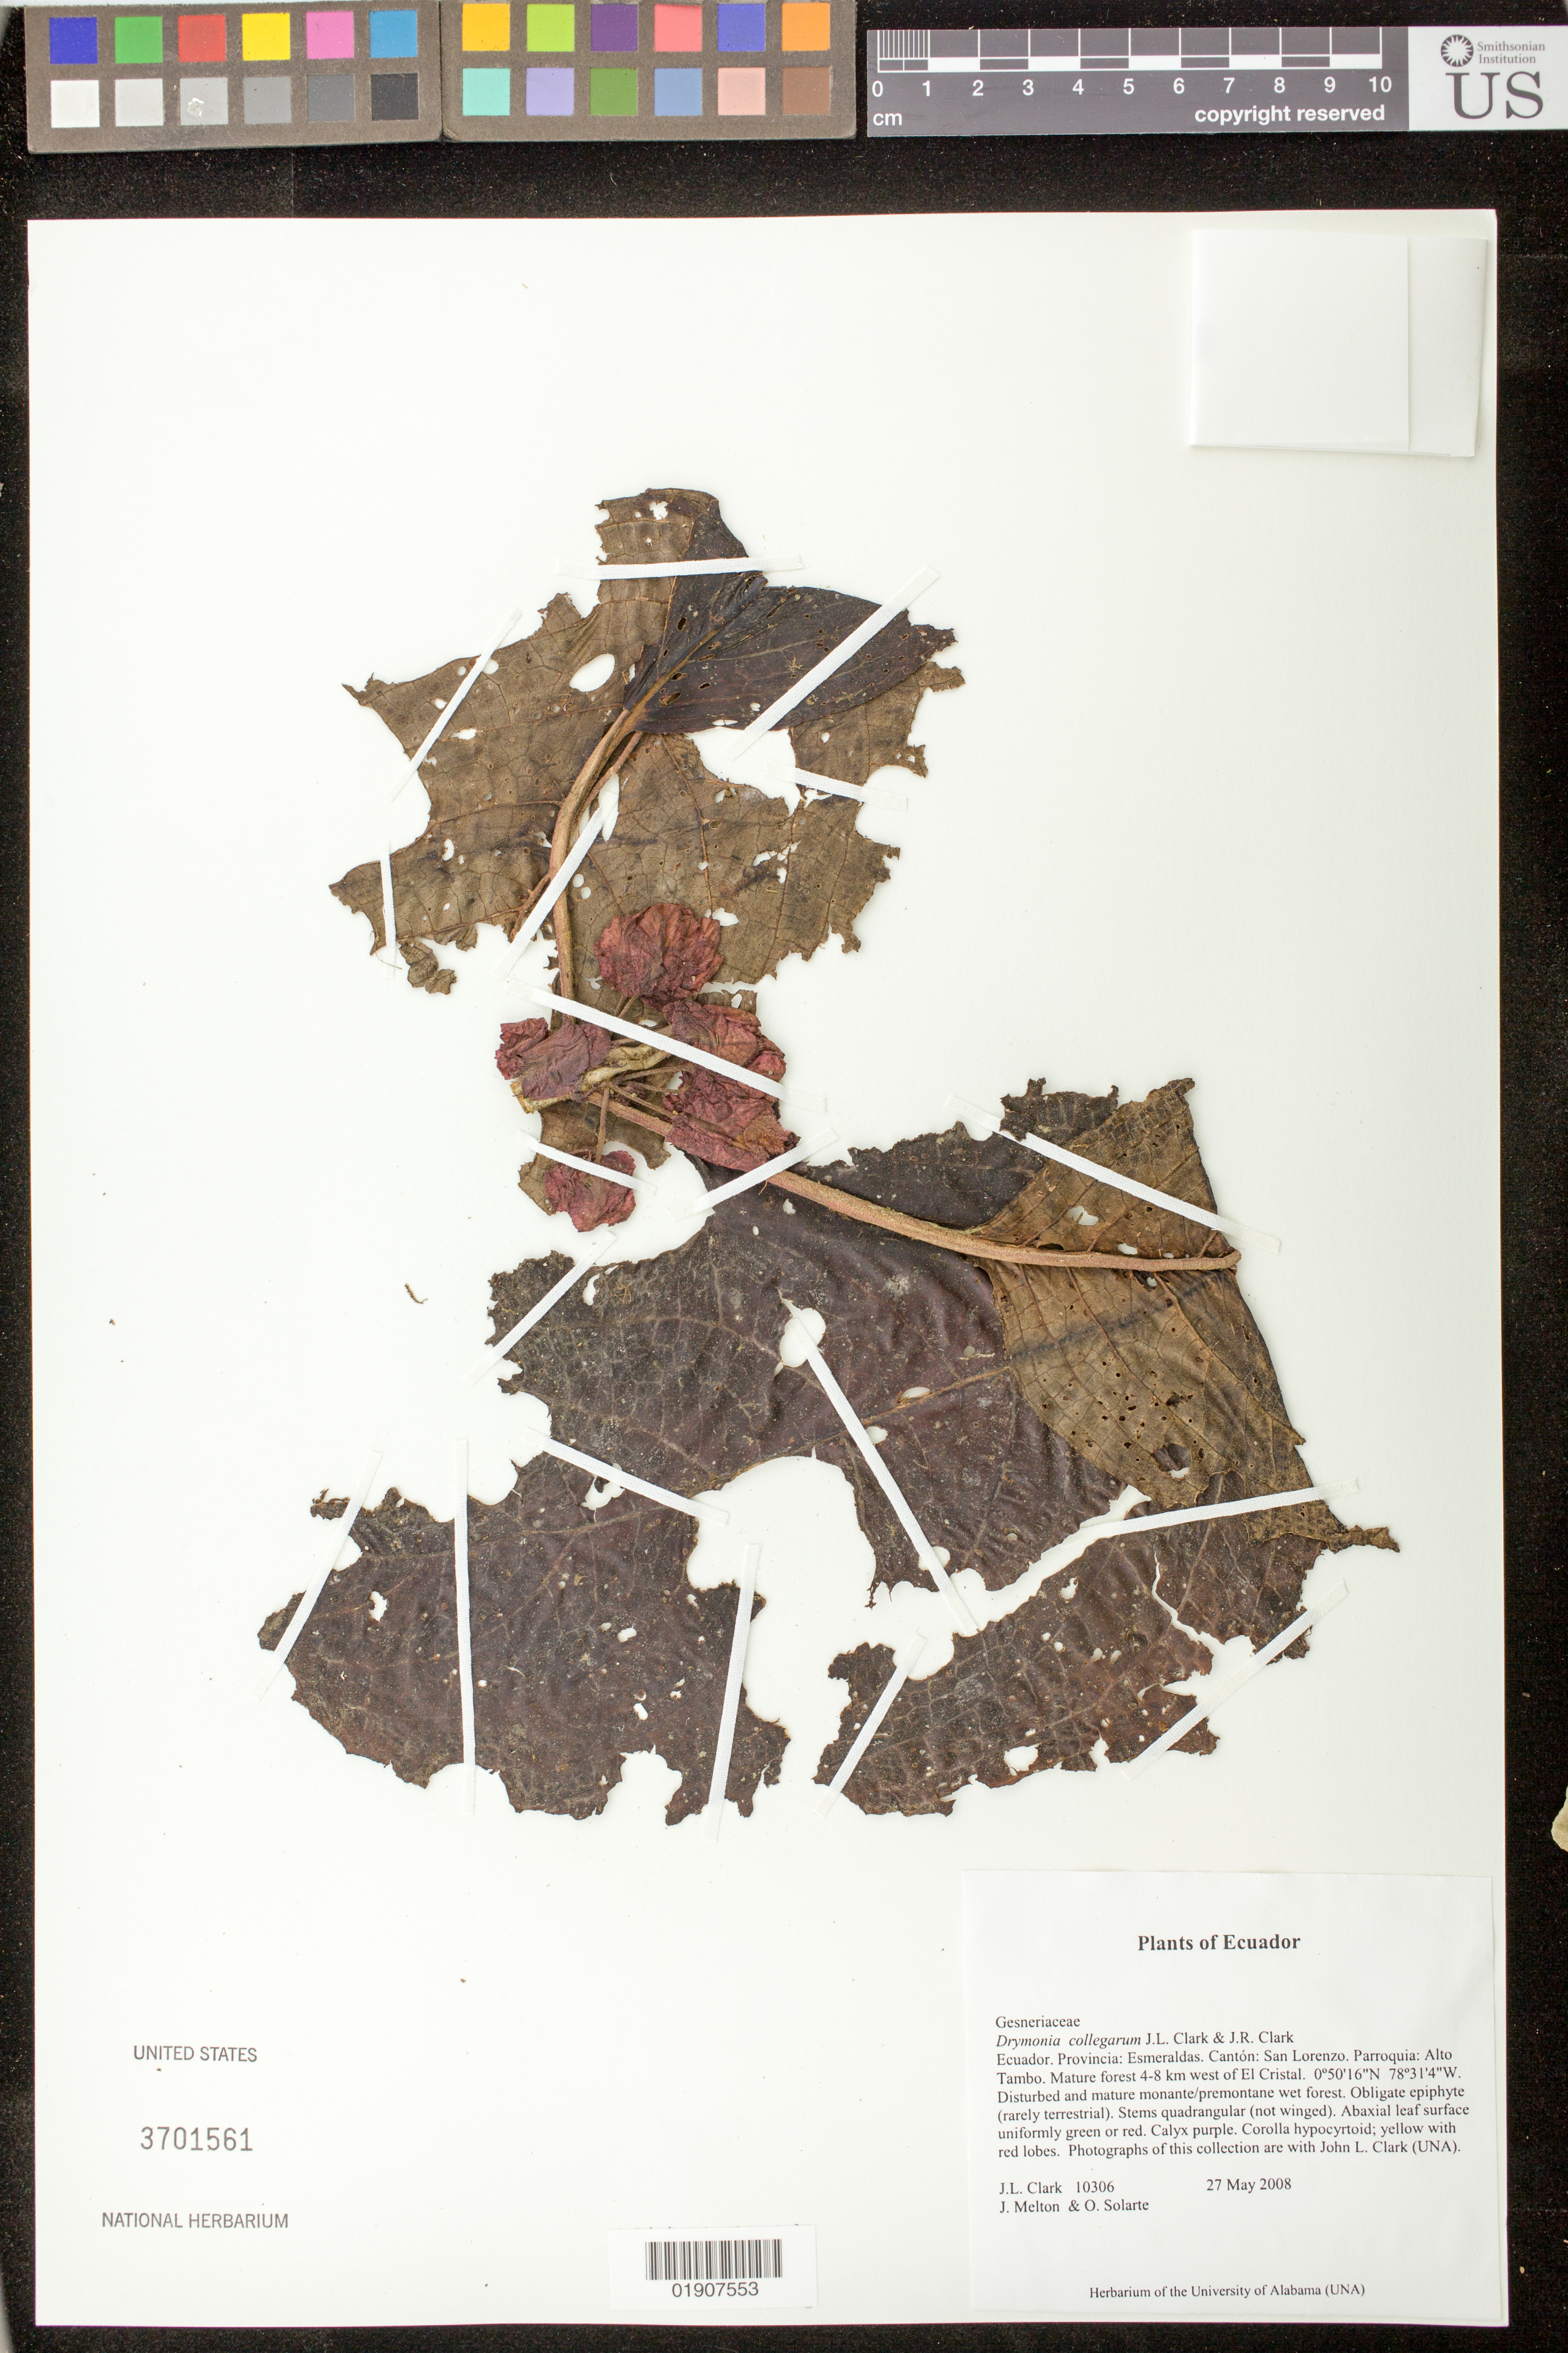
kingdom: Plantae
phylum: Tracheophyta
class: Magnoliopsida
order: Lamiales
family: Gesneriaceae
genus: Drymonia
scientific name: Drymonia collegarum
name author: J.L. Clark & J.R. Clark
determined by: Clark, J. L.; Clark, J. R.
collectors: J. L. Clark, J. Melton & O. Solarte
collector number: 10306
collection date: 2008-05-27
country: Ecuador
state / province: Esmeraldas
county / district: San Lorenzo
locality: Provincia: Esmeraldas. Cantón: San Lorenzo. Parroquia: Alto Tambo. Mature forest 4-8 km west of El Cristal.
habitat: Disturbed and mature monante/premontane wet forest.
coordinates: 0 50 16 N, 78 31 4 W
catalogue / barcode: US 3701561